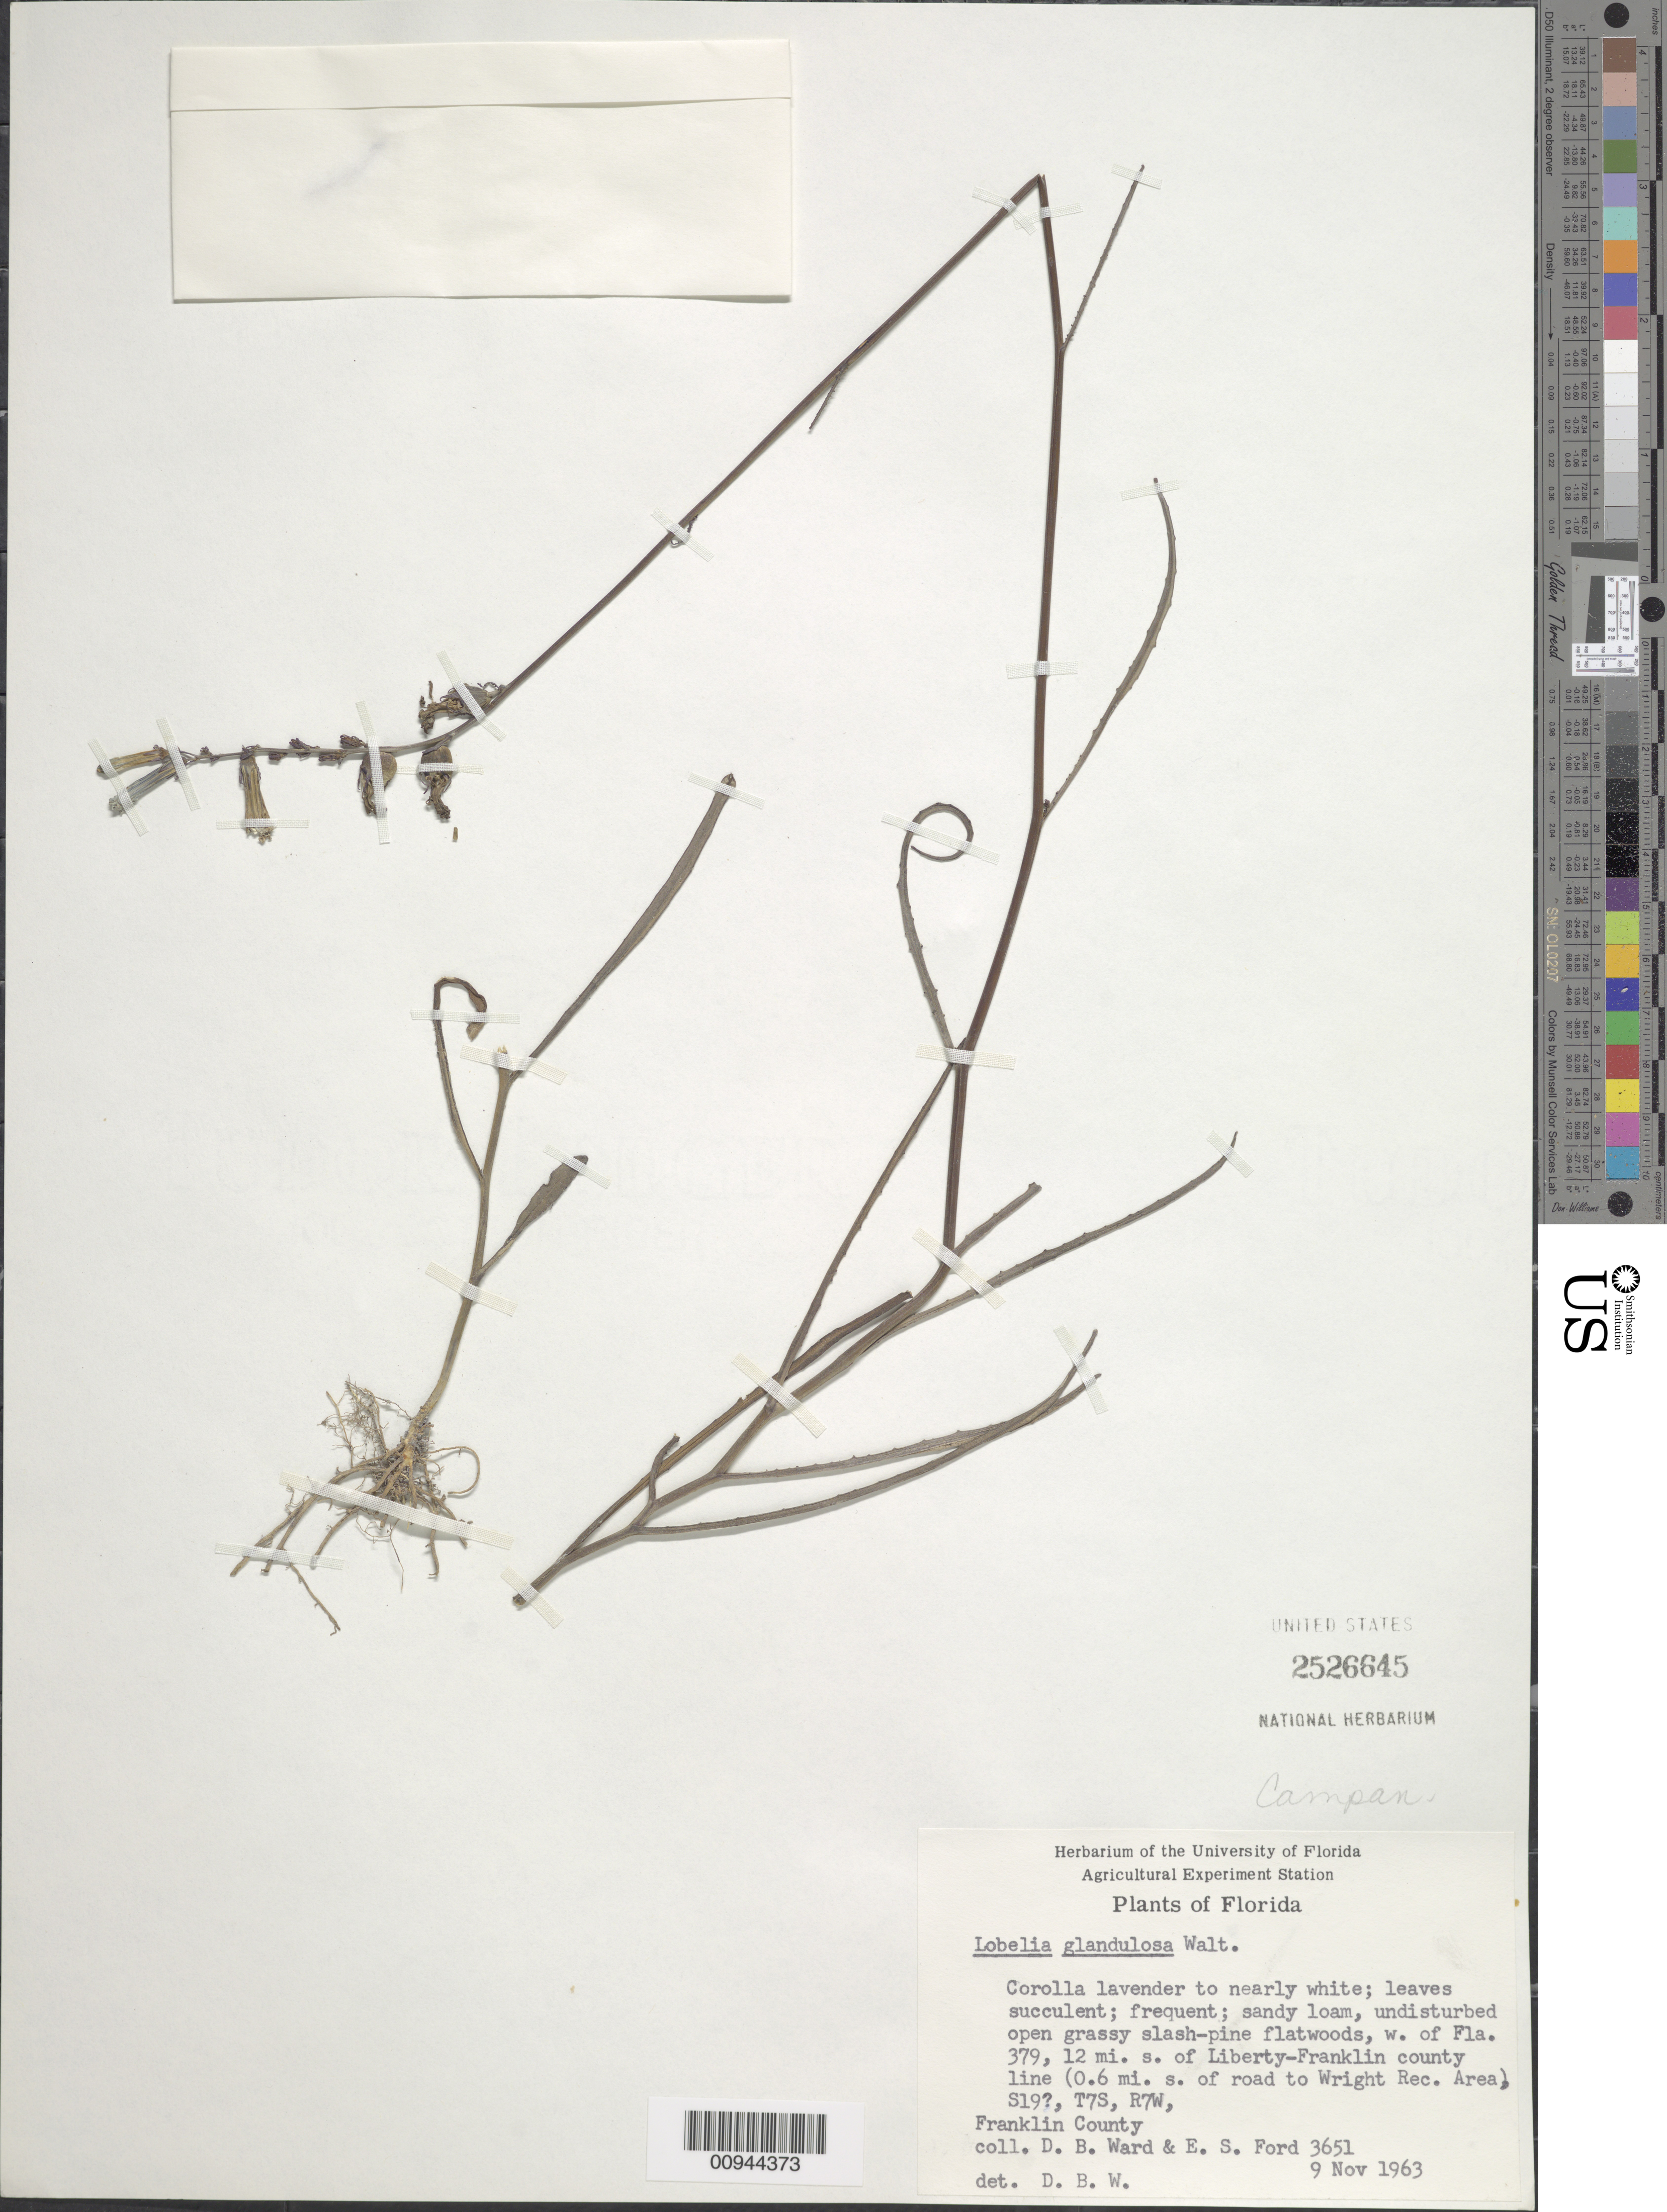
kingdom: Plantae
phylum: Tracheophyta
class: Magnoliopsida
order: Asterales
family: Campanulaceae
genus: Lobelia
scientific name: Lobelia glandulosa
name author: Walter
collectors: D. B. Ward & E. Ford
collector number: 3651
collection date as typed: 9 Nov 1963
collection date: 1963-11-09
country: United States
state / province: Florida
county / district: Franklin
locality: W of Florida 379, 12 mi. s. of Liberty-Franklin county line (0.6 mi. s. to road to Wright Rec. Area), S19?, T75, R7W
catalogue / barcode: US 2526645